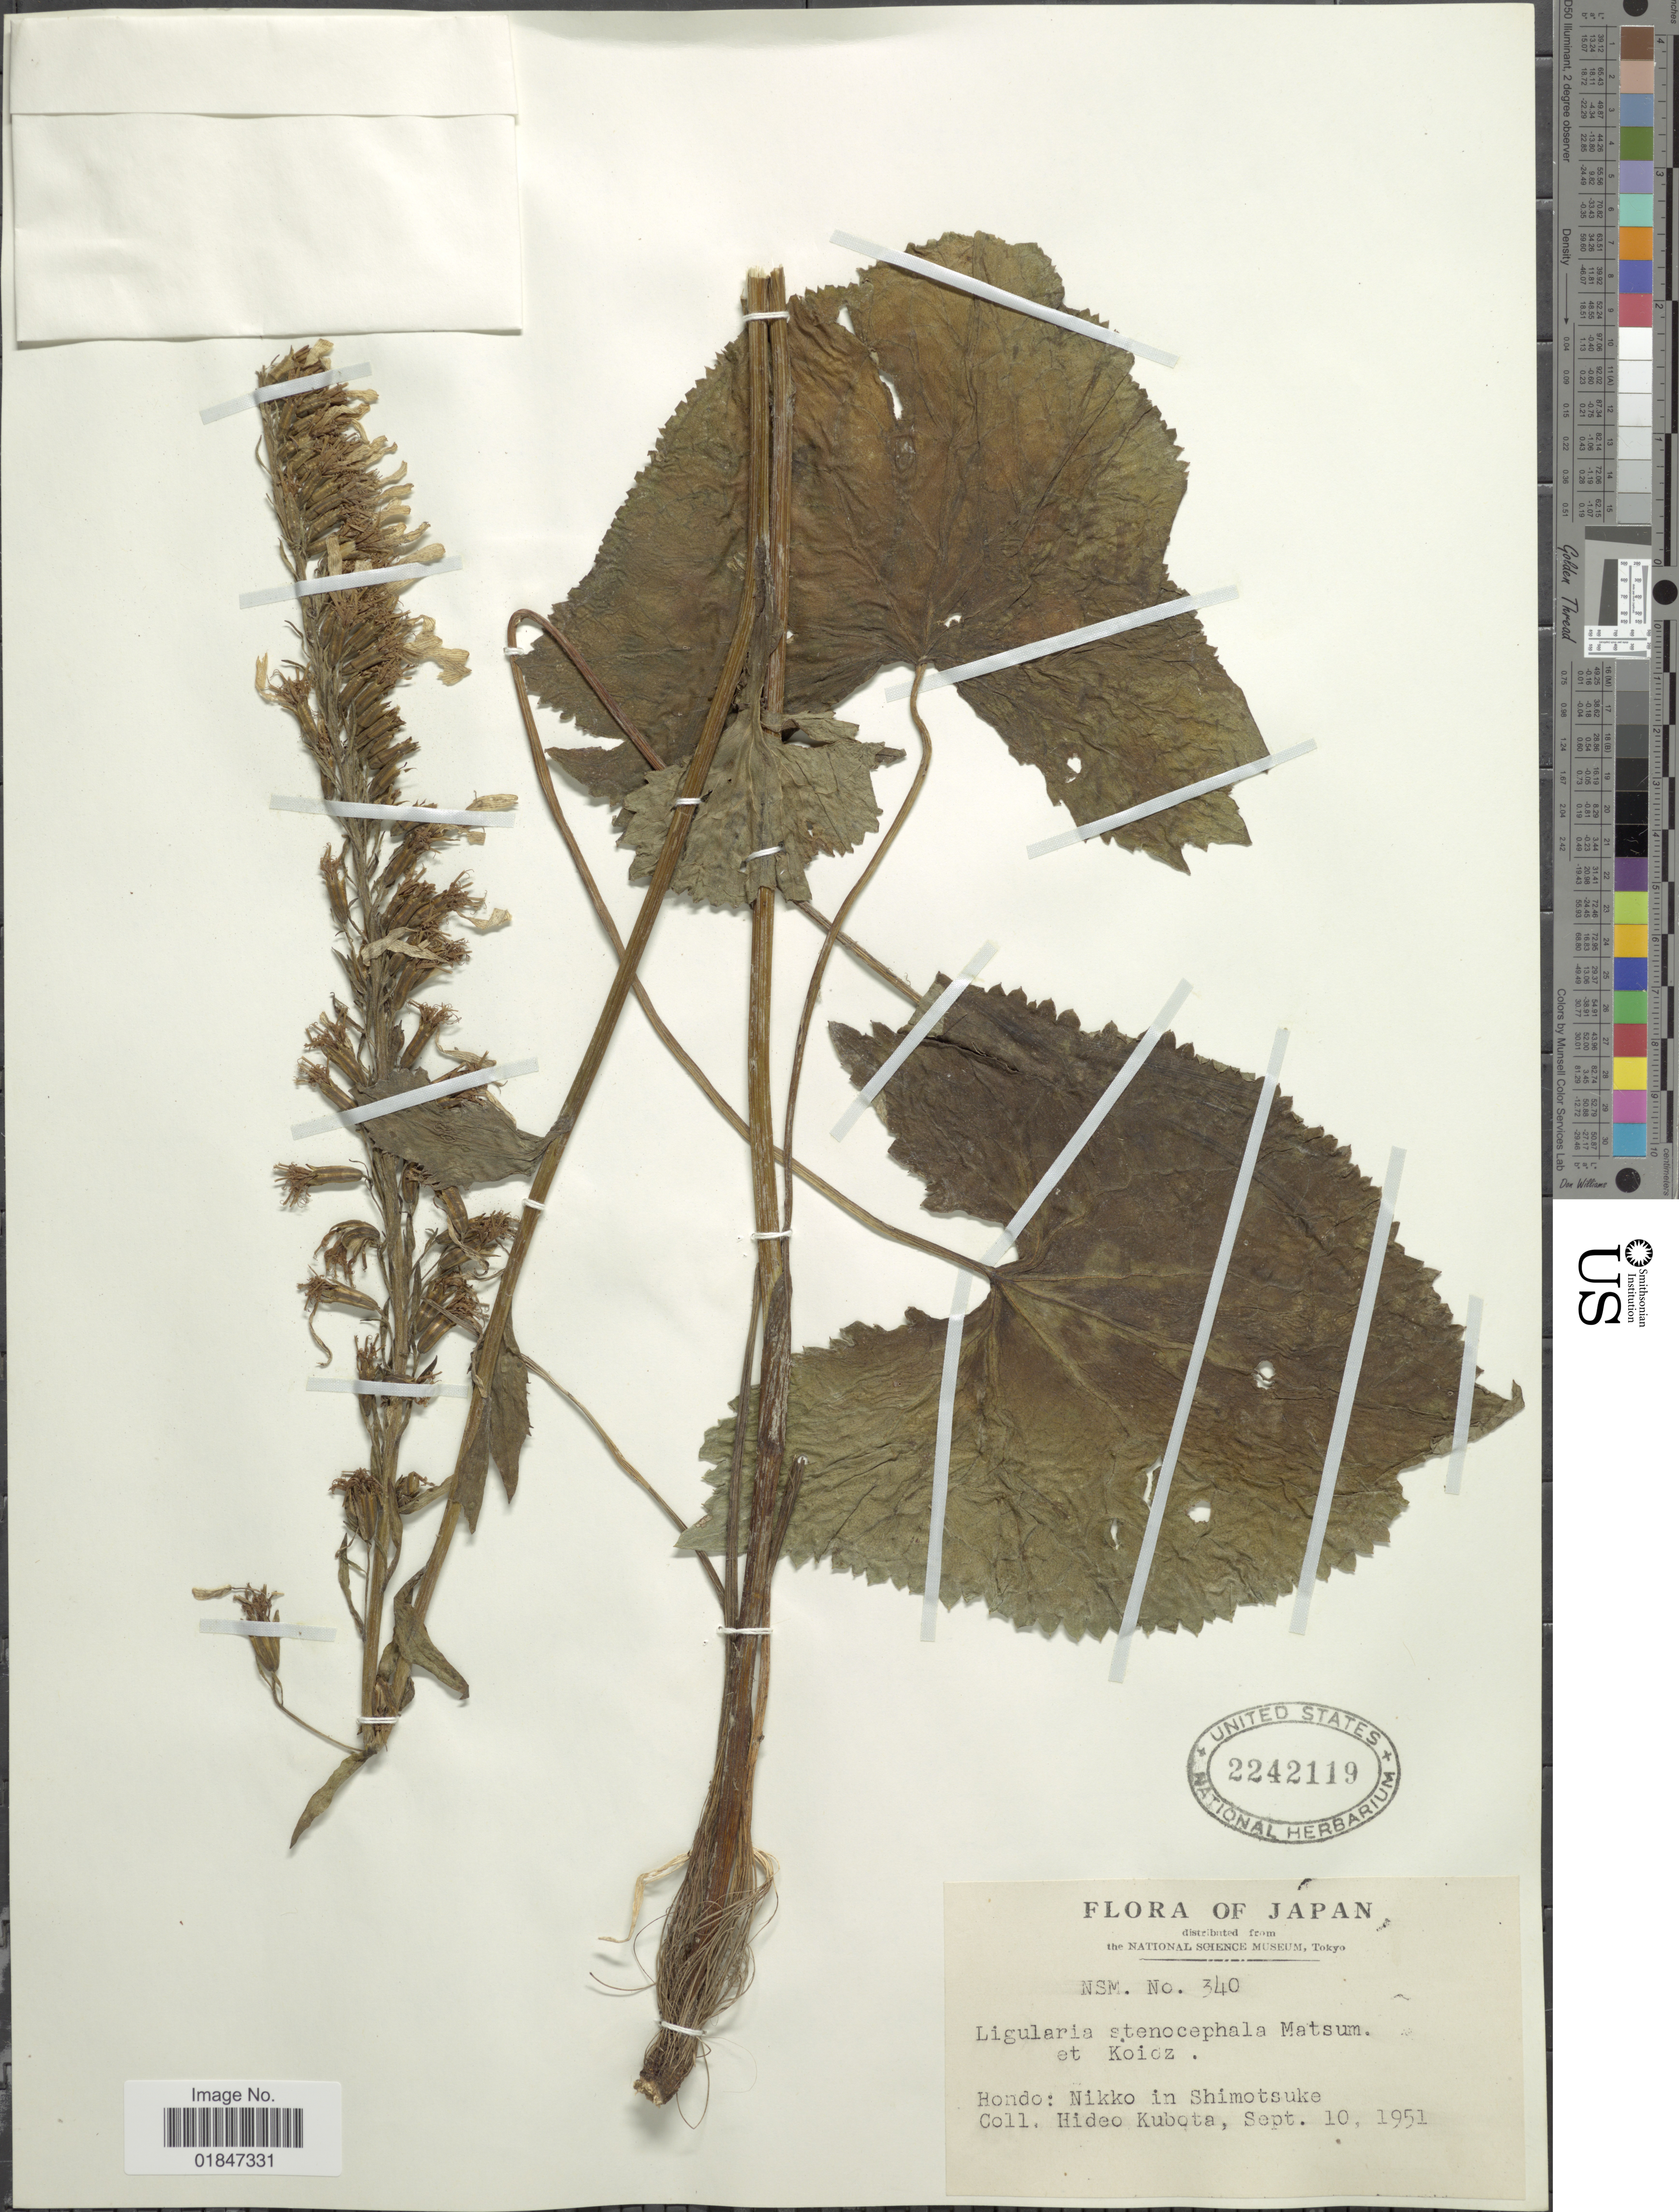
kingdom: Plantae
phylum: Tracheophyta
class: Magnoliopsida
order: Asterales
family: Asteraceae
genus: Pojarkovia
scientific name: Pojarkovia pojarkovae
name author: (Schischk.) Greuter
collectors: H. Kubota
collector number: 340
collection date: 1951-09-10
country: Japan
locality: Hondo: Nikko in Shimotsuke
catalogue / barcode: US 2242119